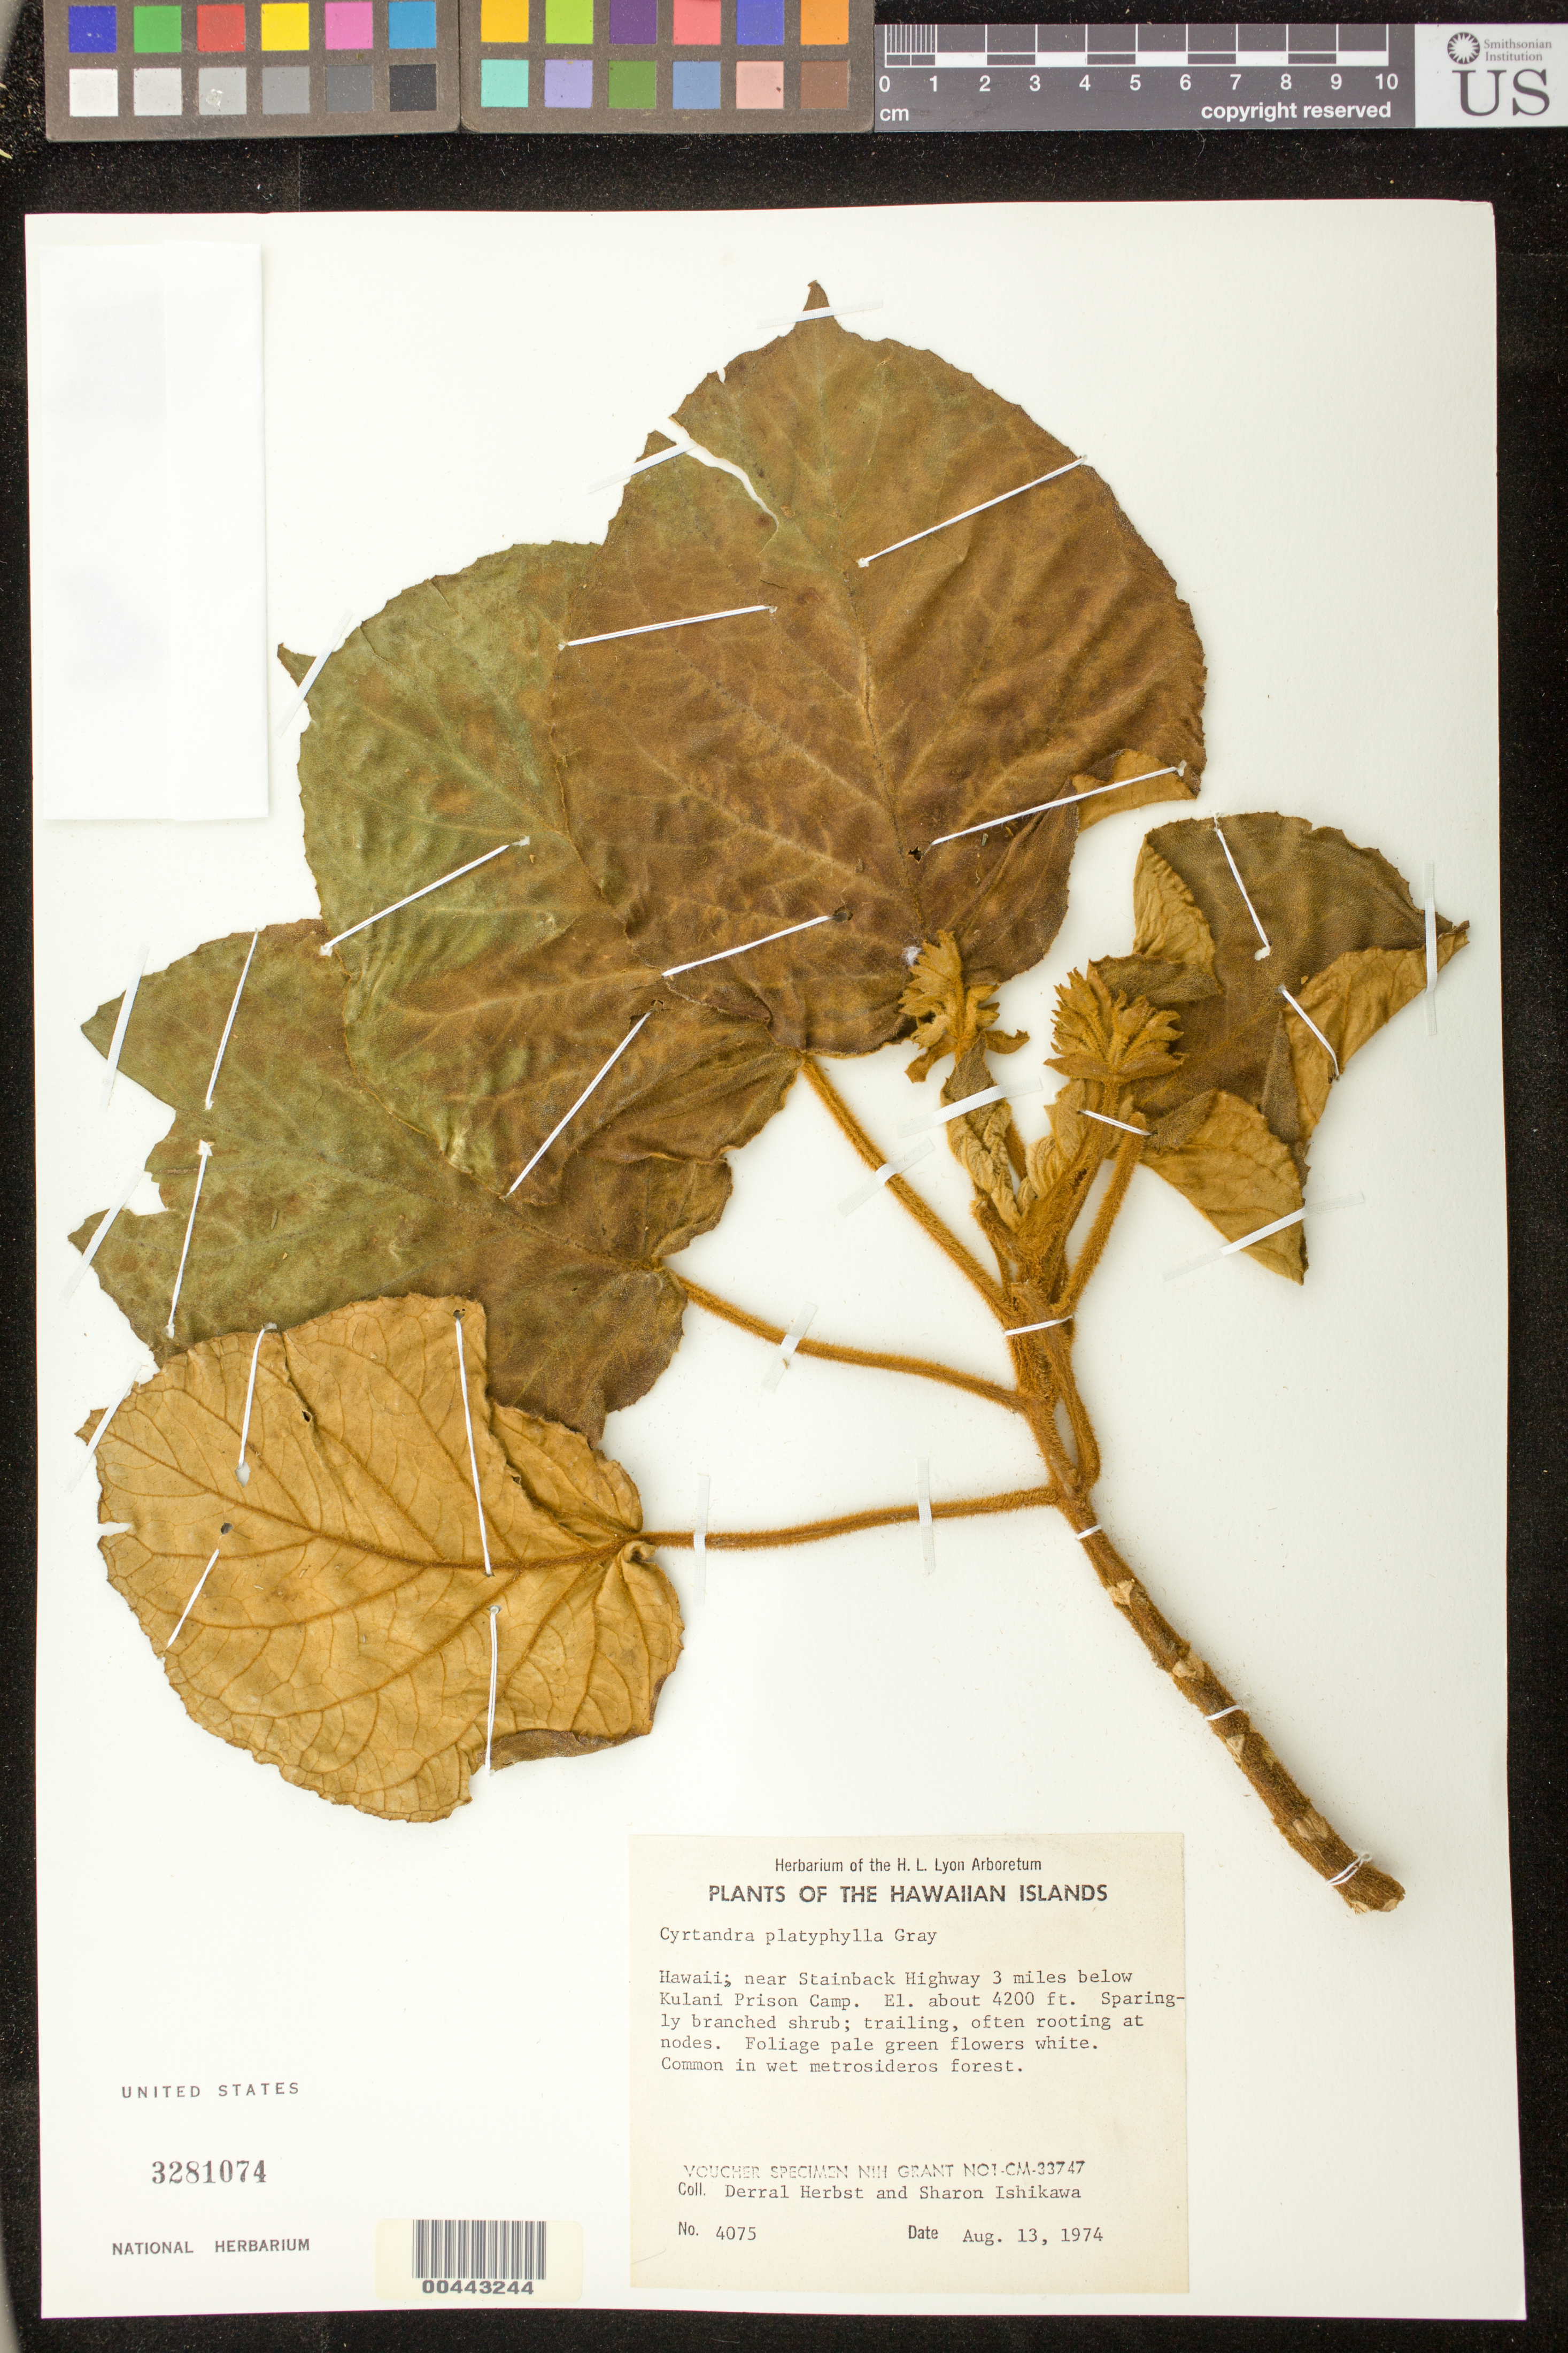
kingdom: Plantae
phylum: Tracheophyta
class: Magnoliopsida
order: Lamiales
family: Gesneriaceae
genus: Cyrtandra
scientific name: Cyrtandra platyphylla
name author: A. Gray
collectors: D. R. Herbst & S. Ishikawa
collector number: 4075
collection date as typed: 13 Aug 1974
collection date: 1974-08-13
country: United States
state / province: Hawaii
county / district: Hawaii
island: Hawaii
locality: Near Stainback Highway 3 miles below Kulani Prison Camp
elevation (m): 1280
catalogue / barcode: US 3281074